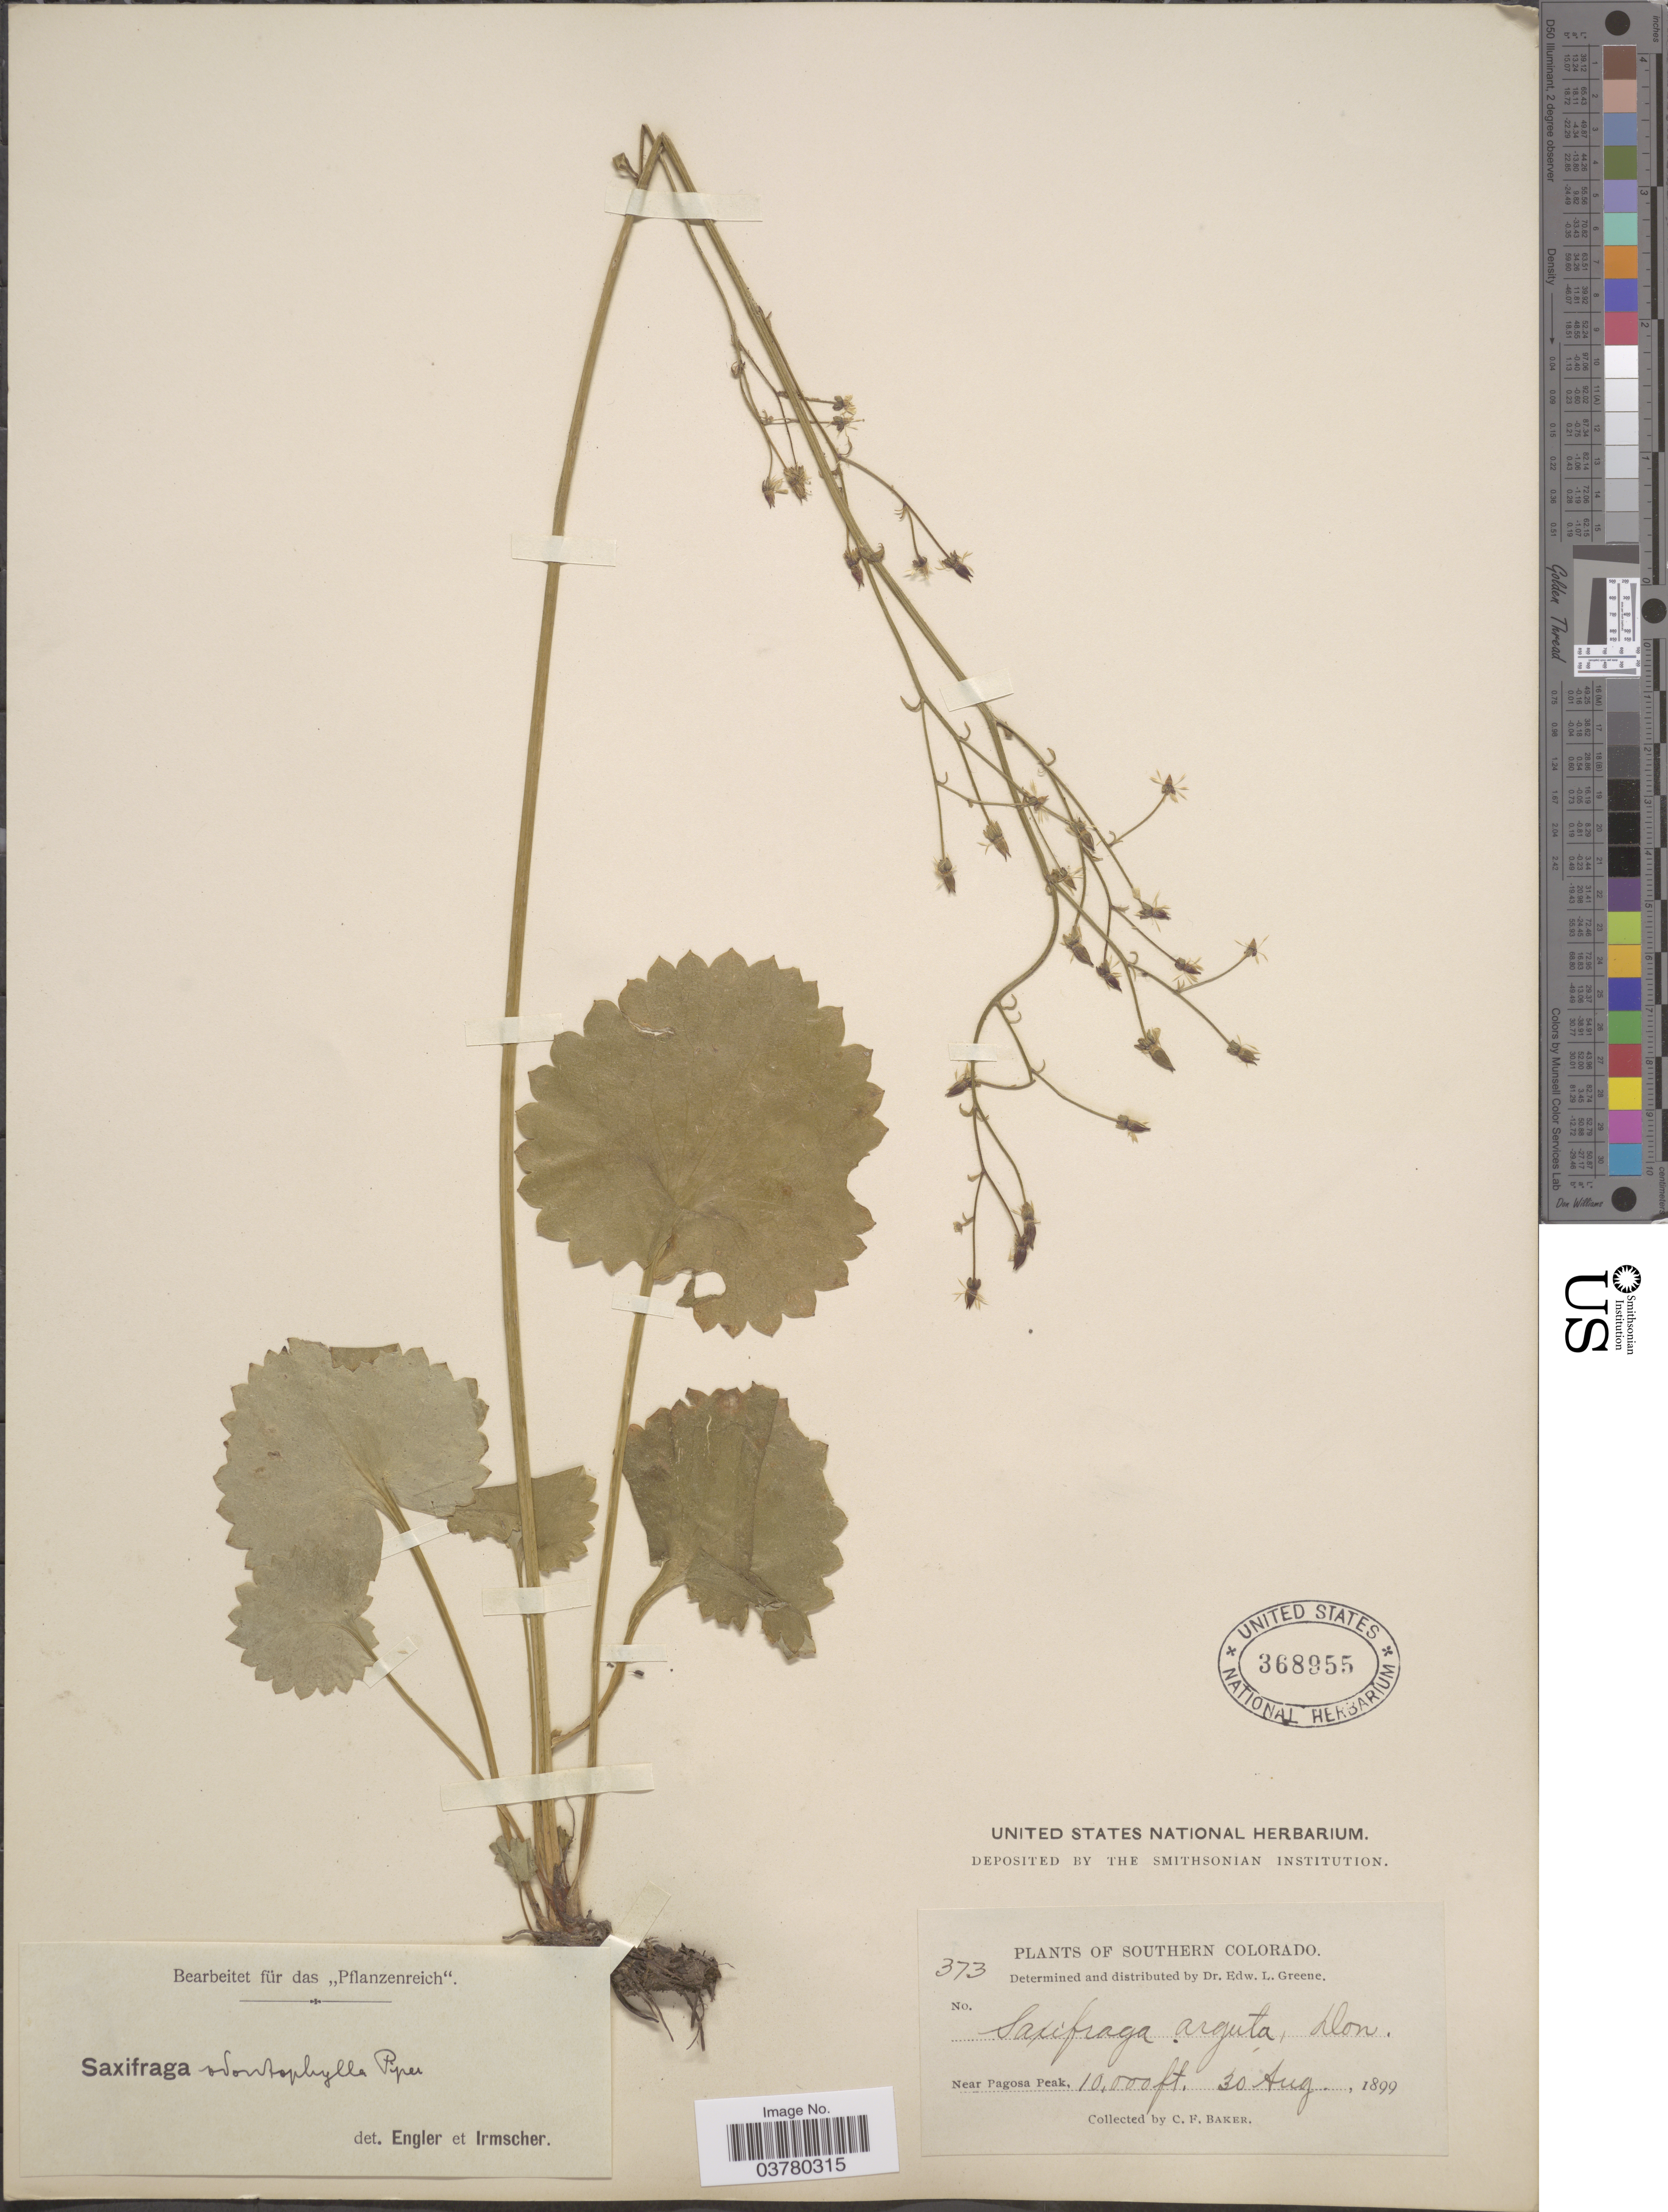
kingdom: Plantae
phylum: Tracheophyta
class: Magnoliopsida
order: Saxifragales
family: Saxifragaceae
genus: Micranthes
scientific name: Micranthes odontoloma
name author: (Piper) A. Heller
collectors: C. F. Baker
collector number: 373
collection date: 1899-08-30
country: United States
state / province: Colorado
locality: Southern Colorado. Near Pagosa Peak.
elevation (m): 3048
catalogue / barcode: US 368955